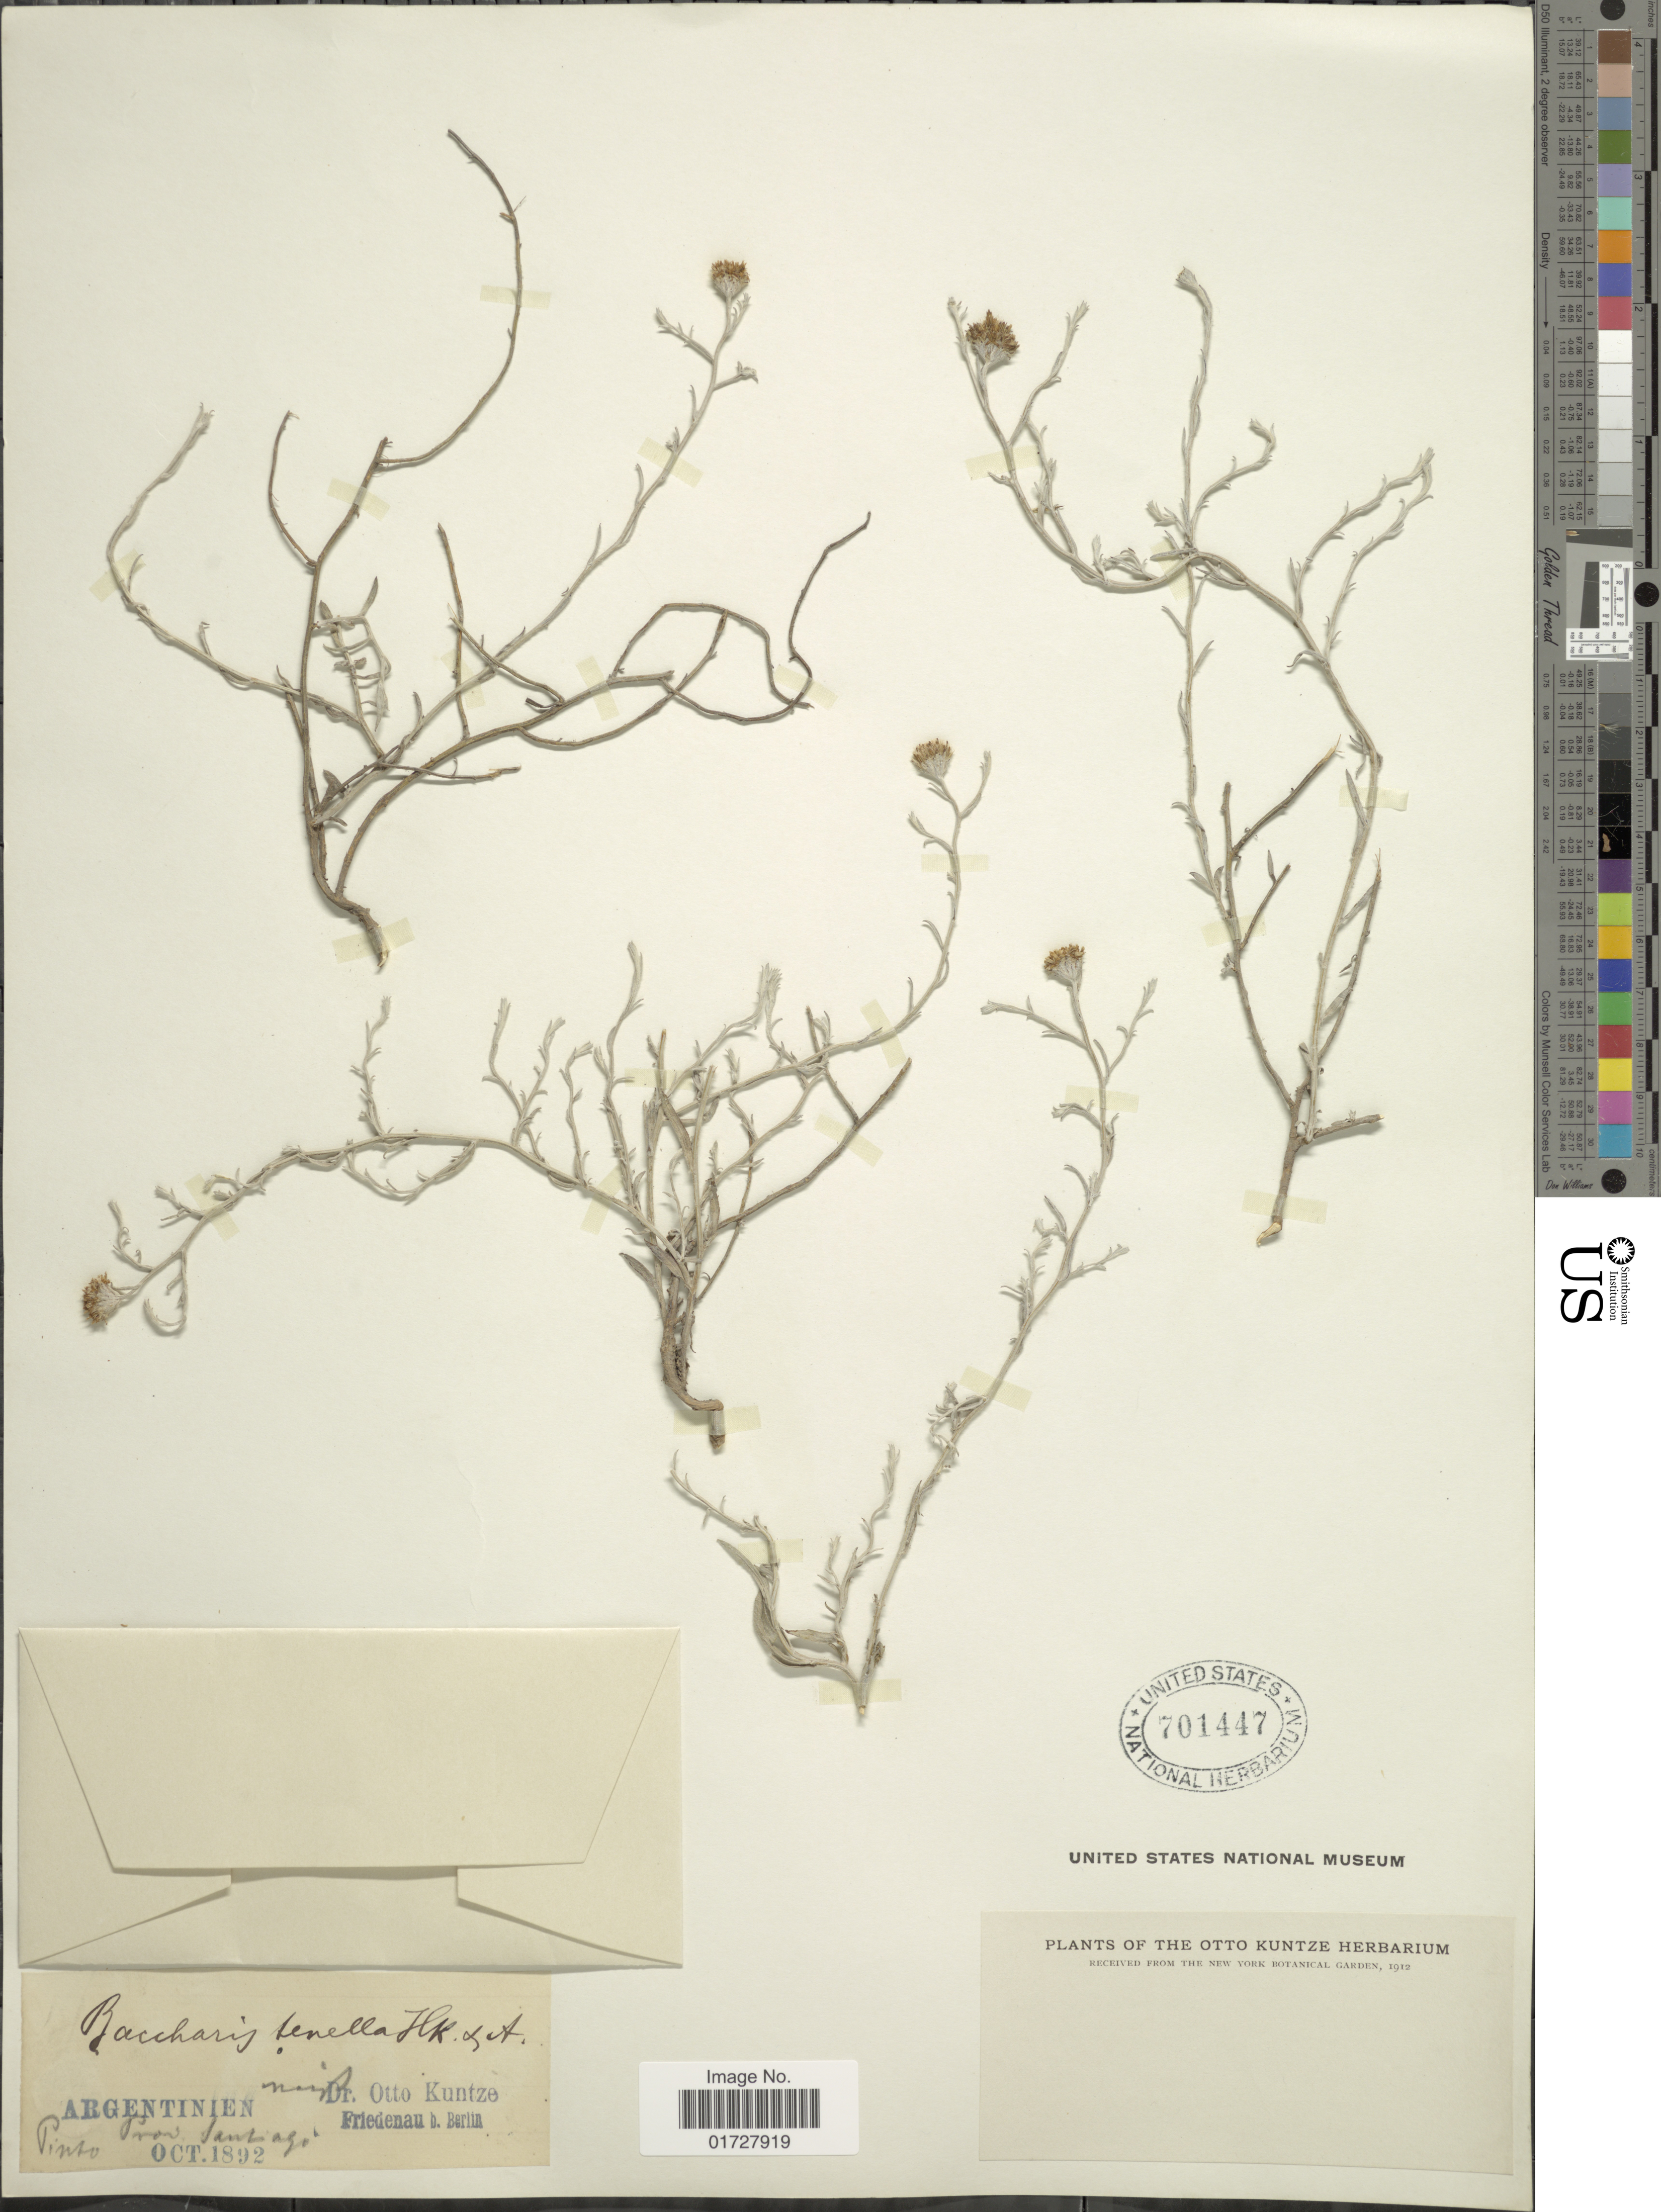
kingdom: Plantae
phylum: Tracheophyta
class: Magnoliopsida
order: Asterales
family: Asteraceae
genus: Baccharis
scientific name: Baccharis tenella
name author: Hook. & Arn.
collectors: C.E.O. Kuntze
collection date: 1892-10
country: Argentina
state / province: Santiago del Estero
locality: Pinto, Prov. Santiago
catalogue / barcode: US 701447